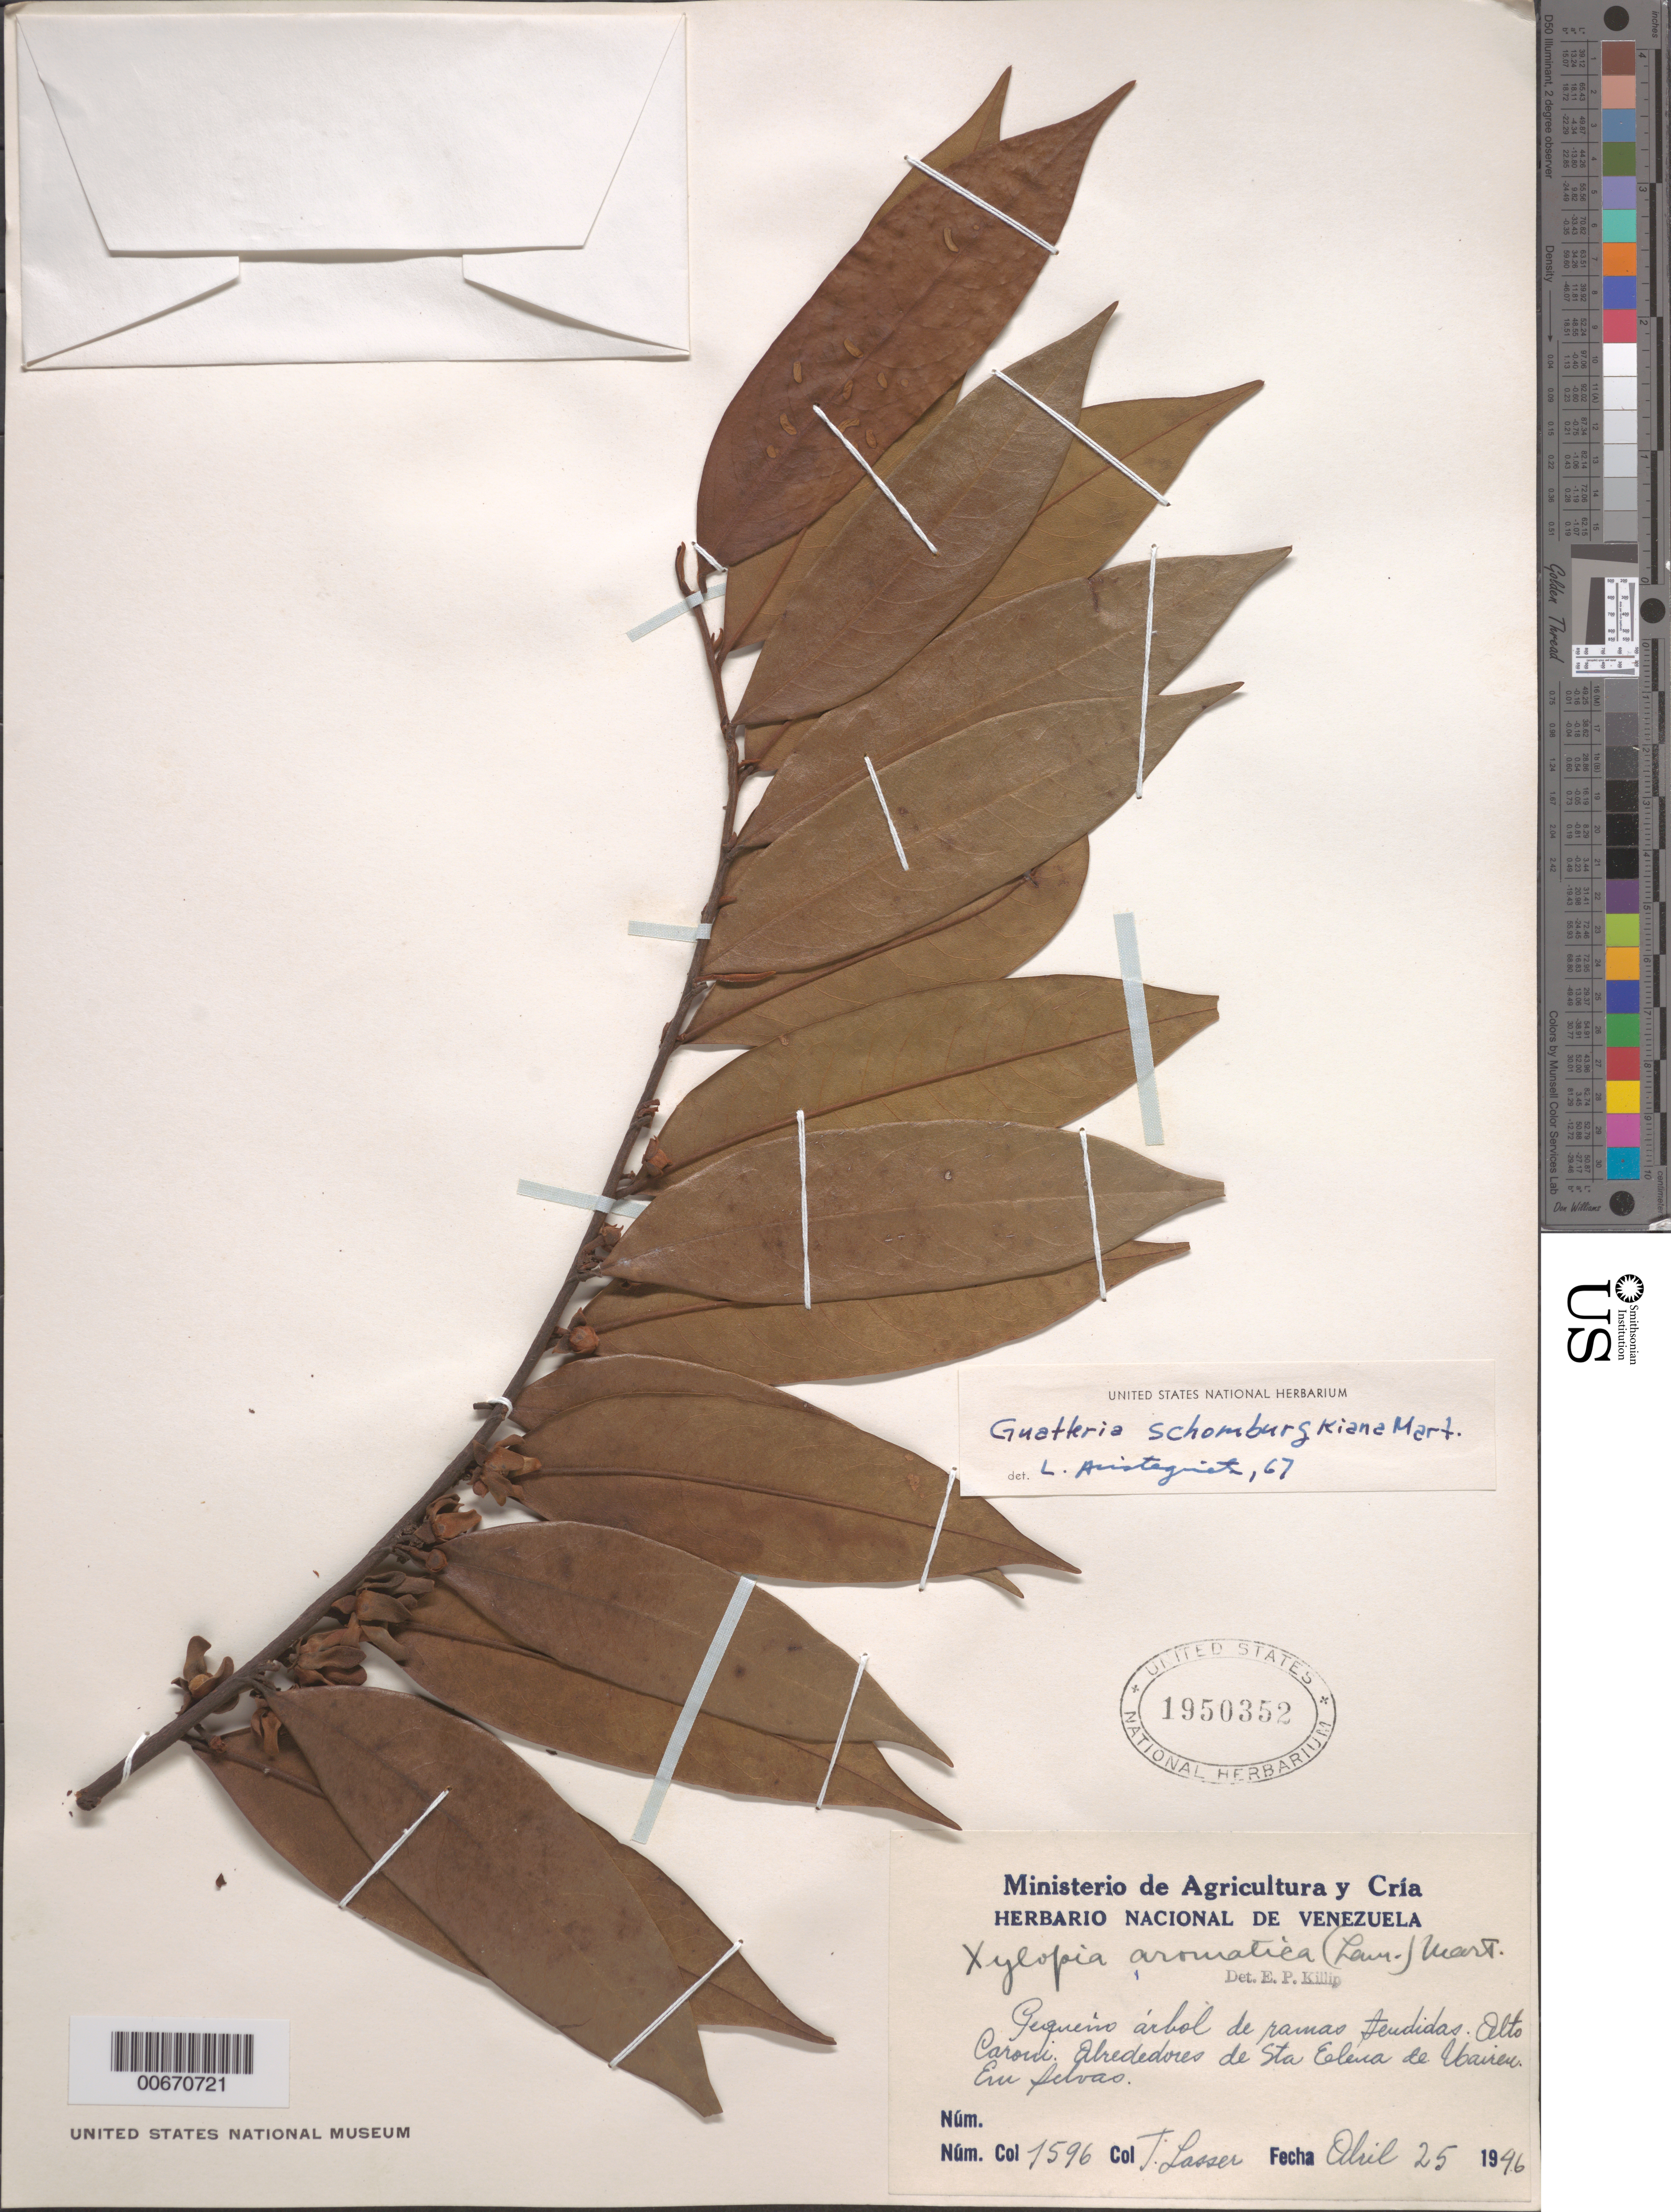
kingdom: Plantae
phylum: Tracheophyta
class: Magnoliopsida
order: Magnoliales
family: Annonaceae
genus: Guatteria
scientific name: Guatteria schomburgkiana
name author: Mart.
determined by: Aristeguieta, L.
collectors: T. Lasser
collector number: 1596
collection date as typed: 25-Apr-46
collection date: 1946-04-25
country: Venezuela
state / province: Bolívar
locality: Sta. Elena de Uairén, Alto Caroní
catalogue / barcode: US 1950352